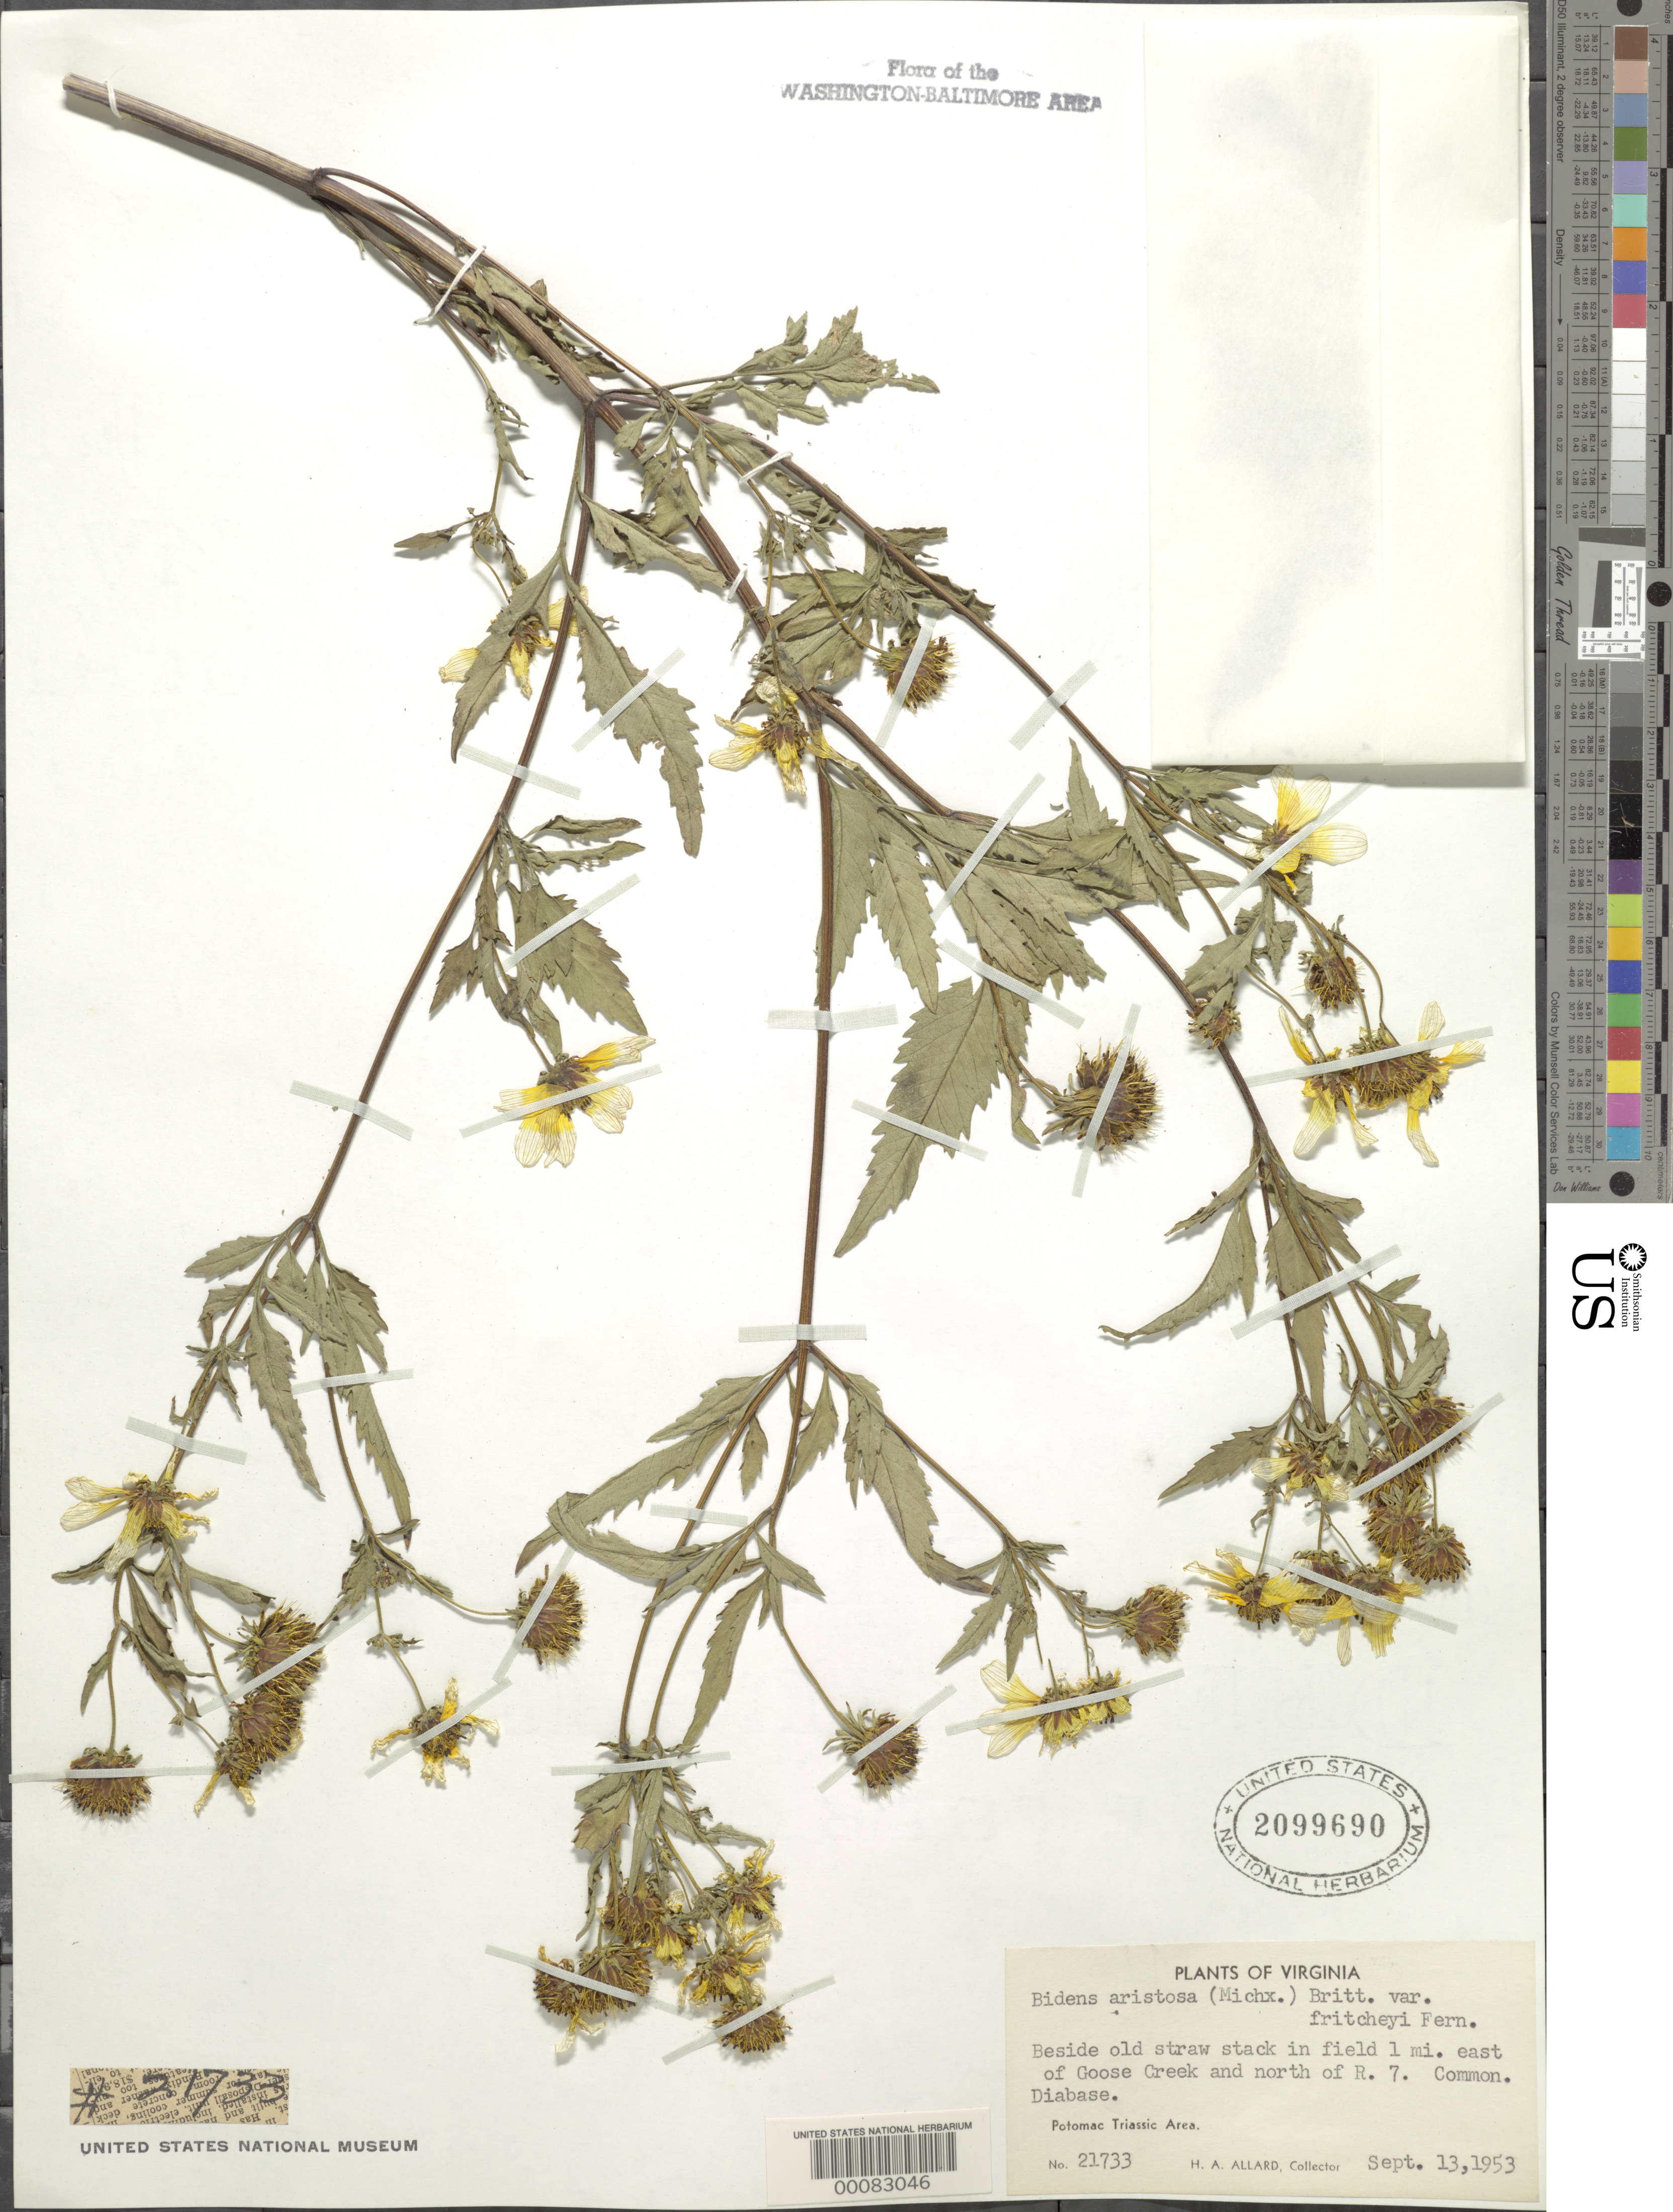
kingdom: Plantae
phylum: Tracheophyta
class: Magnoliopsida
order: Asterales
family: Asteraceae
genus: Bidens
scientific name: Bidens aristosa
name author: (Michx.) Britton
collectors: H. A. Allard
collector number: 21733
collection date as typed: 13 Sep 1953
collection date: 1953-09-13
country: United States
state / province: Virginia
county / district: Loudoun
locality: East of Goose Creek north of Rt. 7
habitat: Field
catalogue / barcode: US 2099690